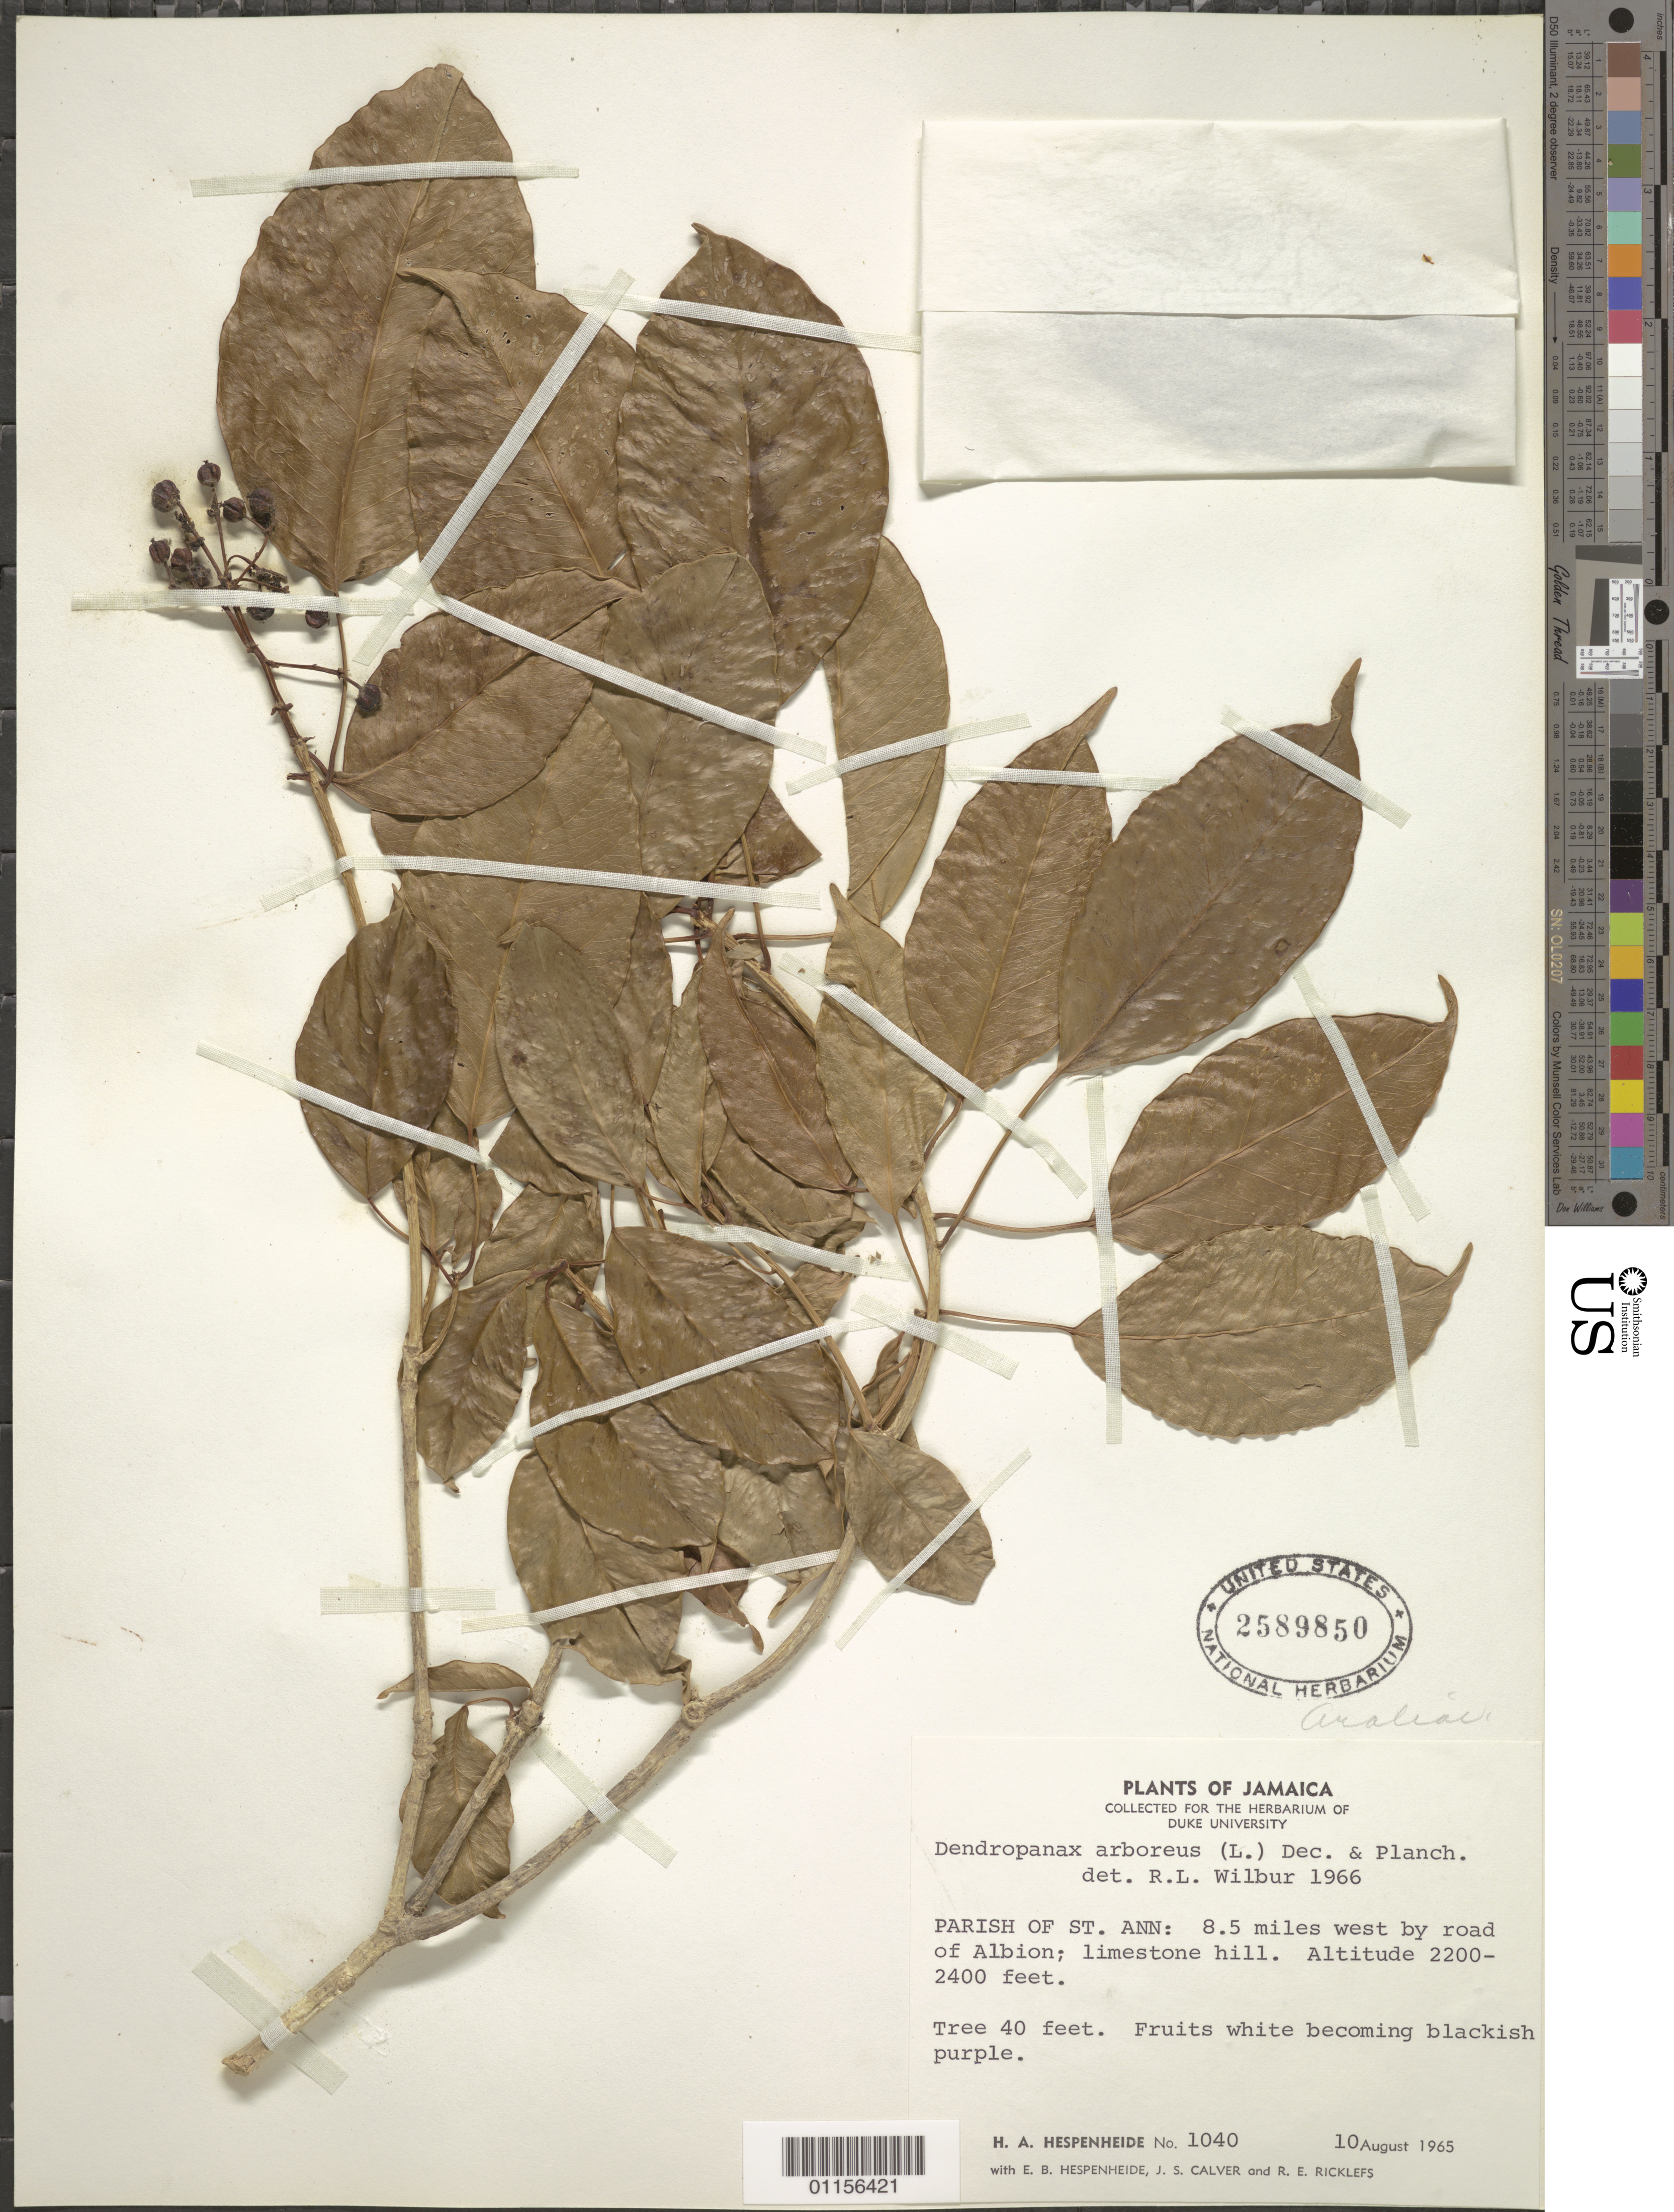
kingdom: Plantae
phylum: Tracheophyta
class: Magnoliopsida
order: Apiales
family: Araliaceae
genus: Dendropanax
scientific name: Dendropanax arboreus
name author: (L.) Decne. & Planch.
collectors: H. A. Hespenheide, E. Hespenheide, J. Calver & R. Ricklefs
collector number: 1040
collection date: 1965-08-10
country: Jamaica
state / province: Saint Ann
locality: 8.5 mi W by Rd of Albion.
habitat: Tree. Limestone hill.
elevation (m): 671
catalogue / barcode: US 2589850